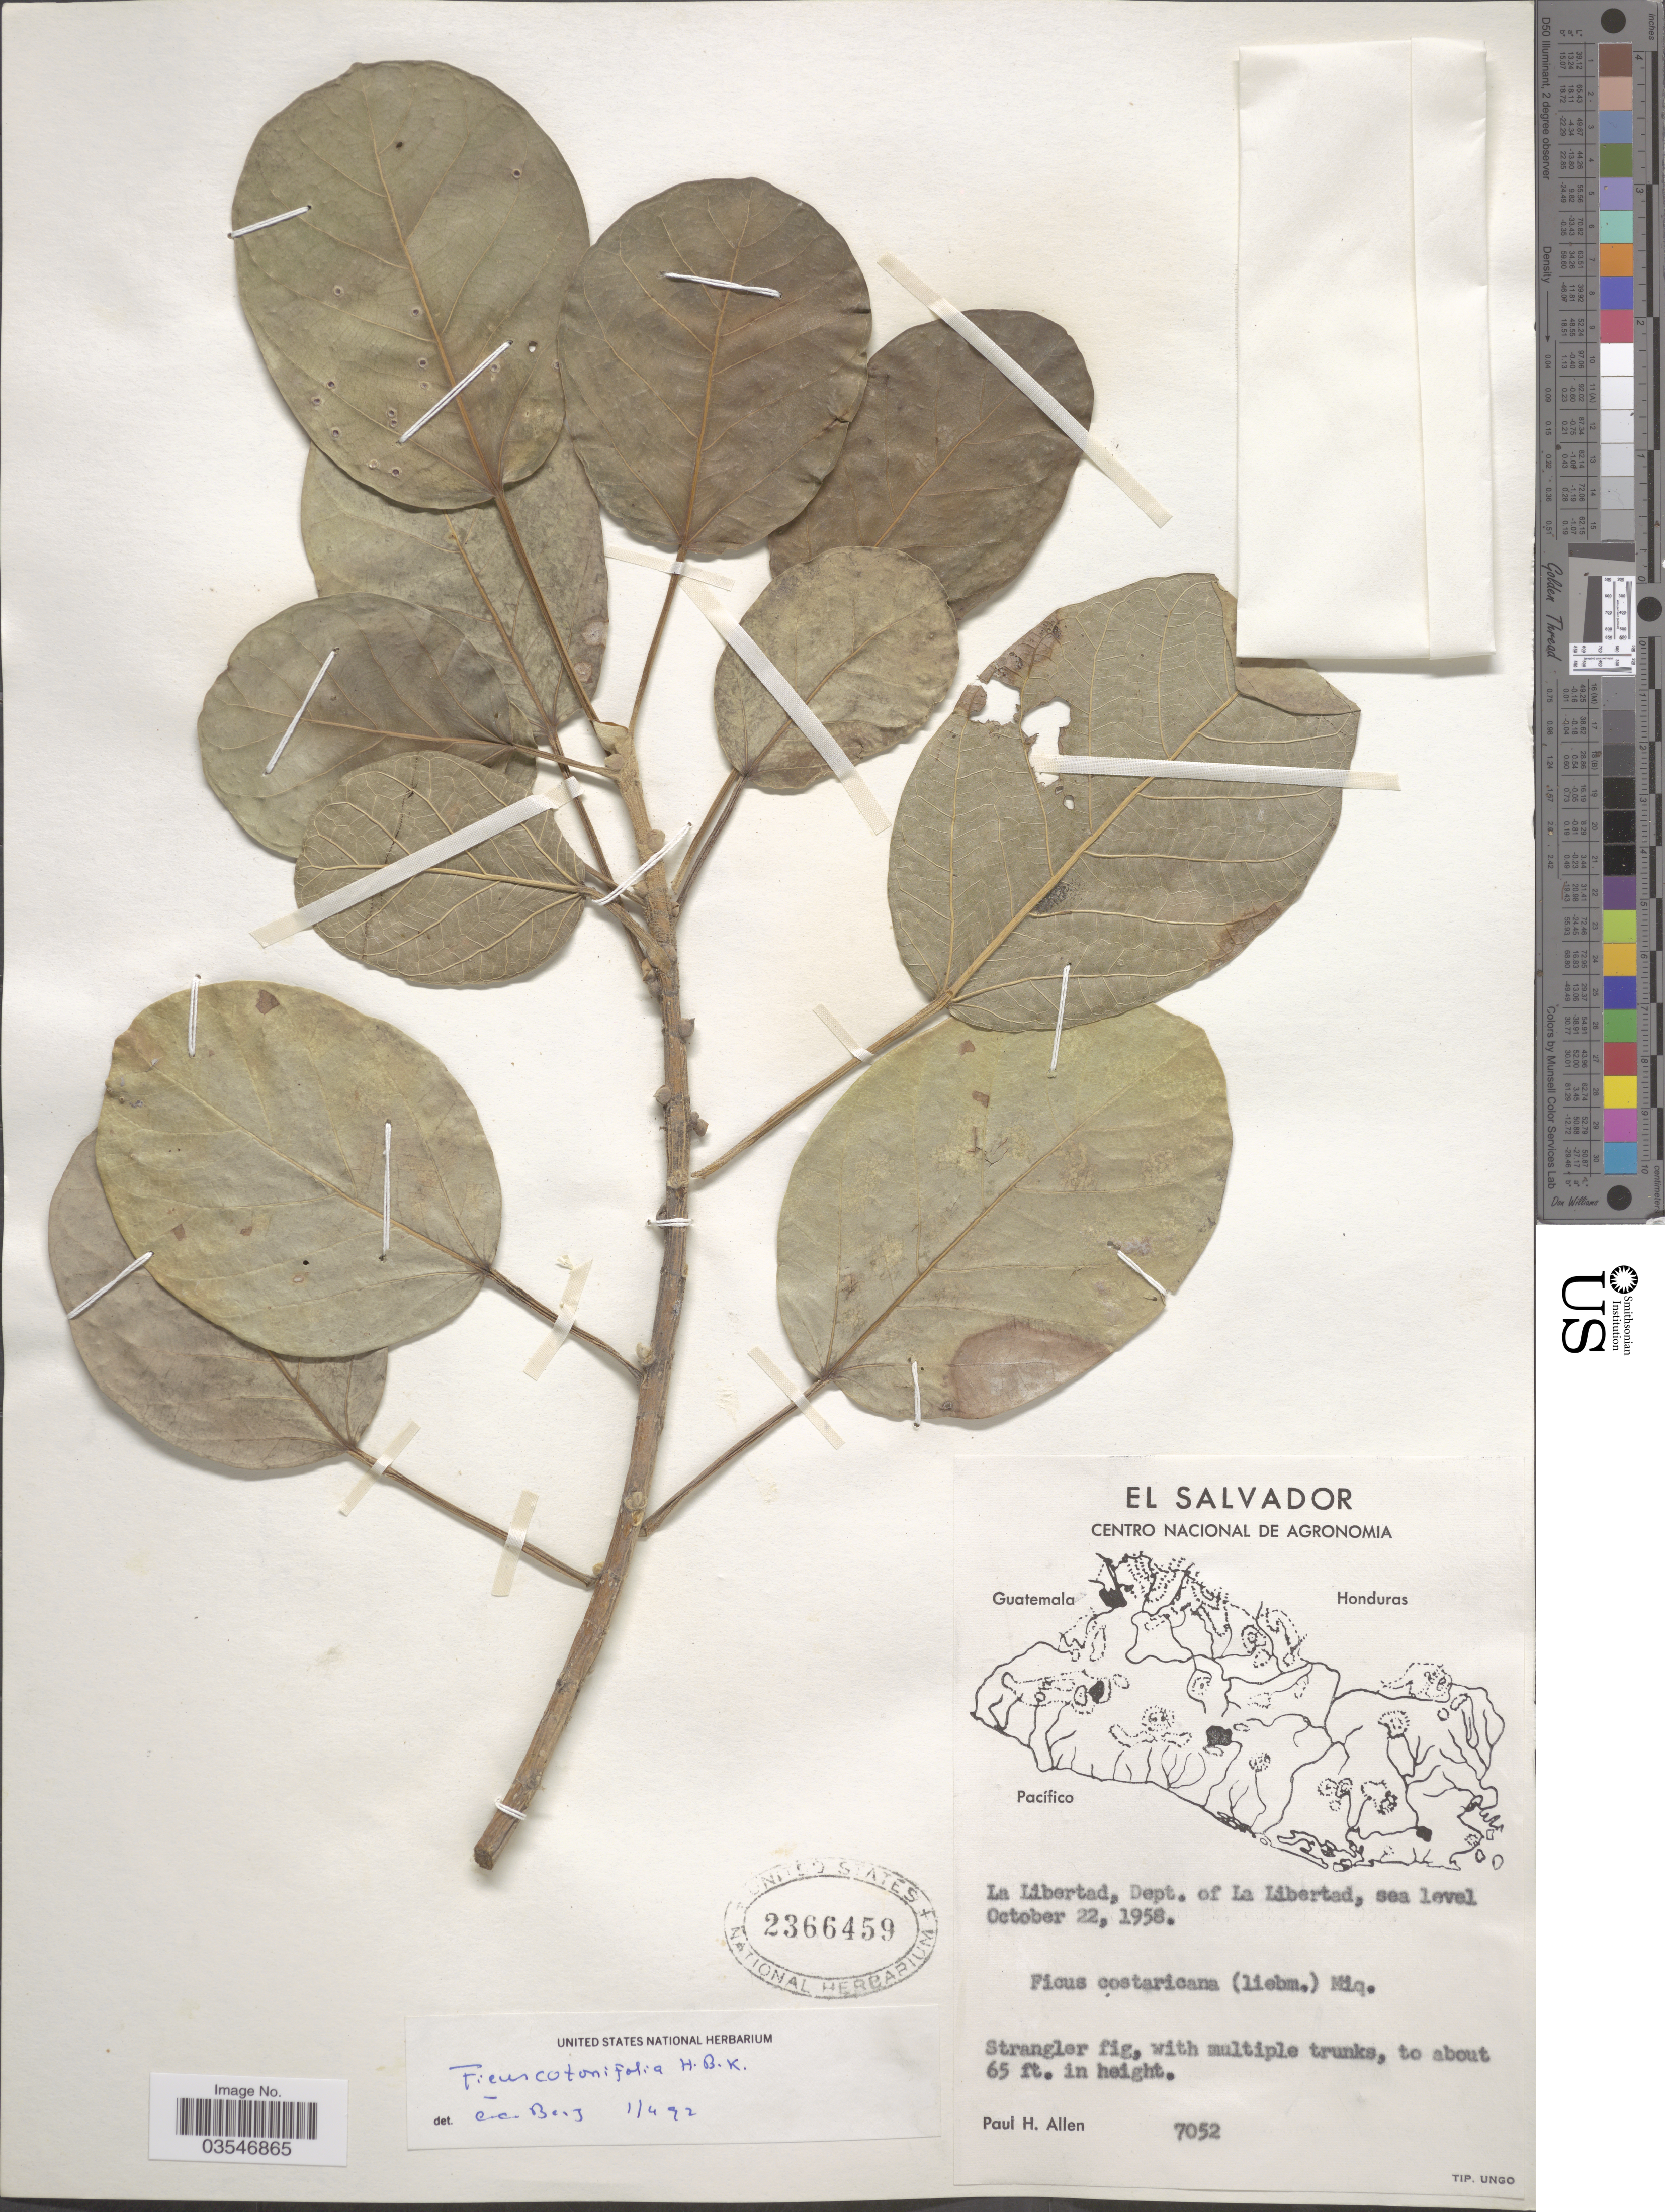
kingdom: Plantae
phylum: Tracheophyta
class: Magnoliopsida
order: Rosales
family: Moraceae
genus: Ficus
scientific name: Ficus cotinifolia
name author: Kunth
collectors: P. H. Allen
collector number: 7052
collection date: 1958-10-22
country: El Salvador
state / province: La Libertad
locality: La Libertad, Dept. of La Libertad.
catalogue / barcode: US 2366459